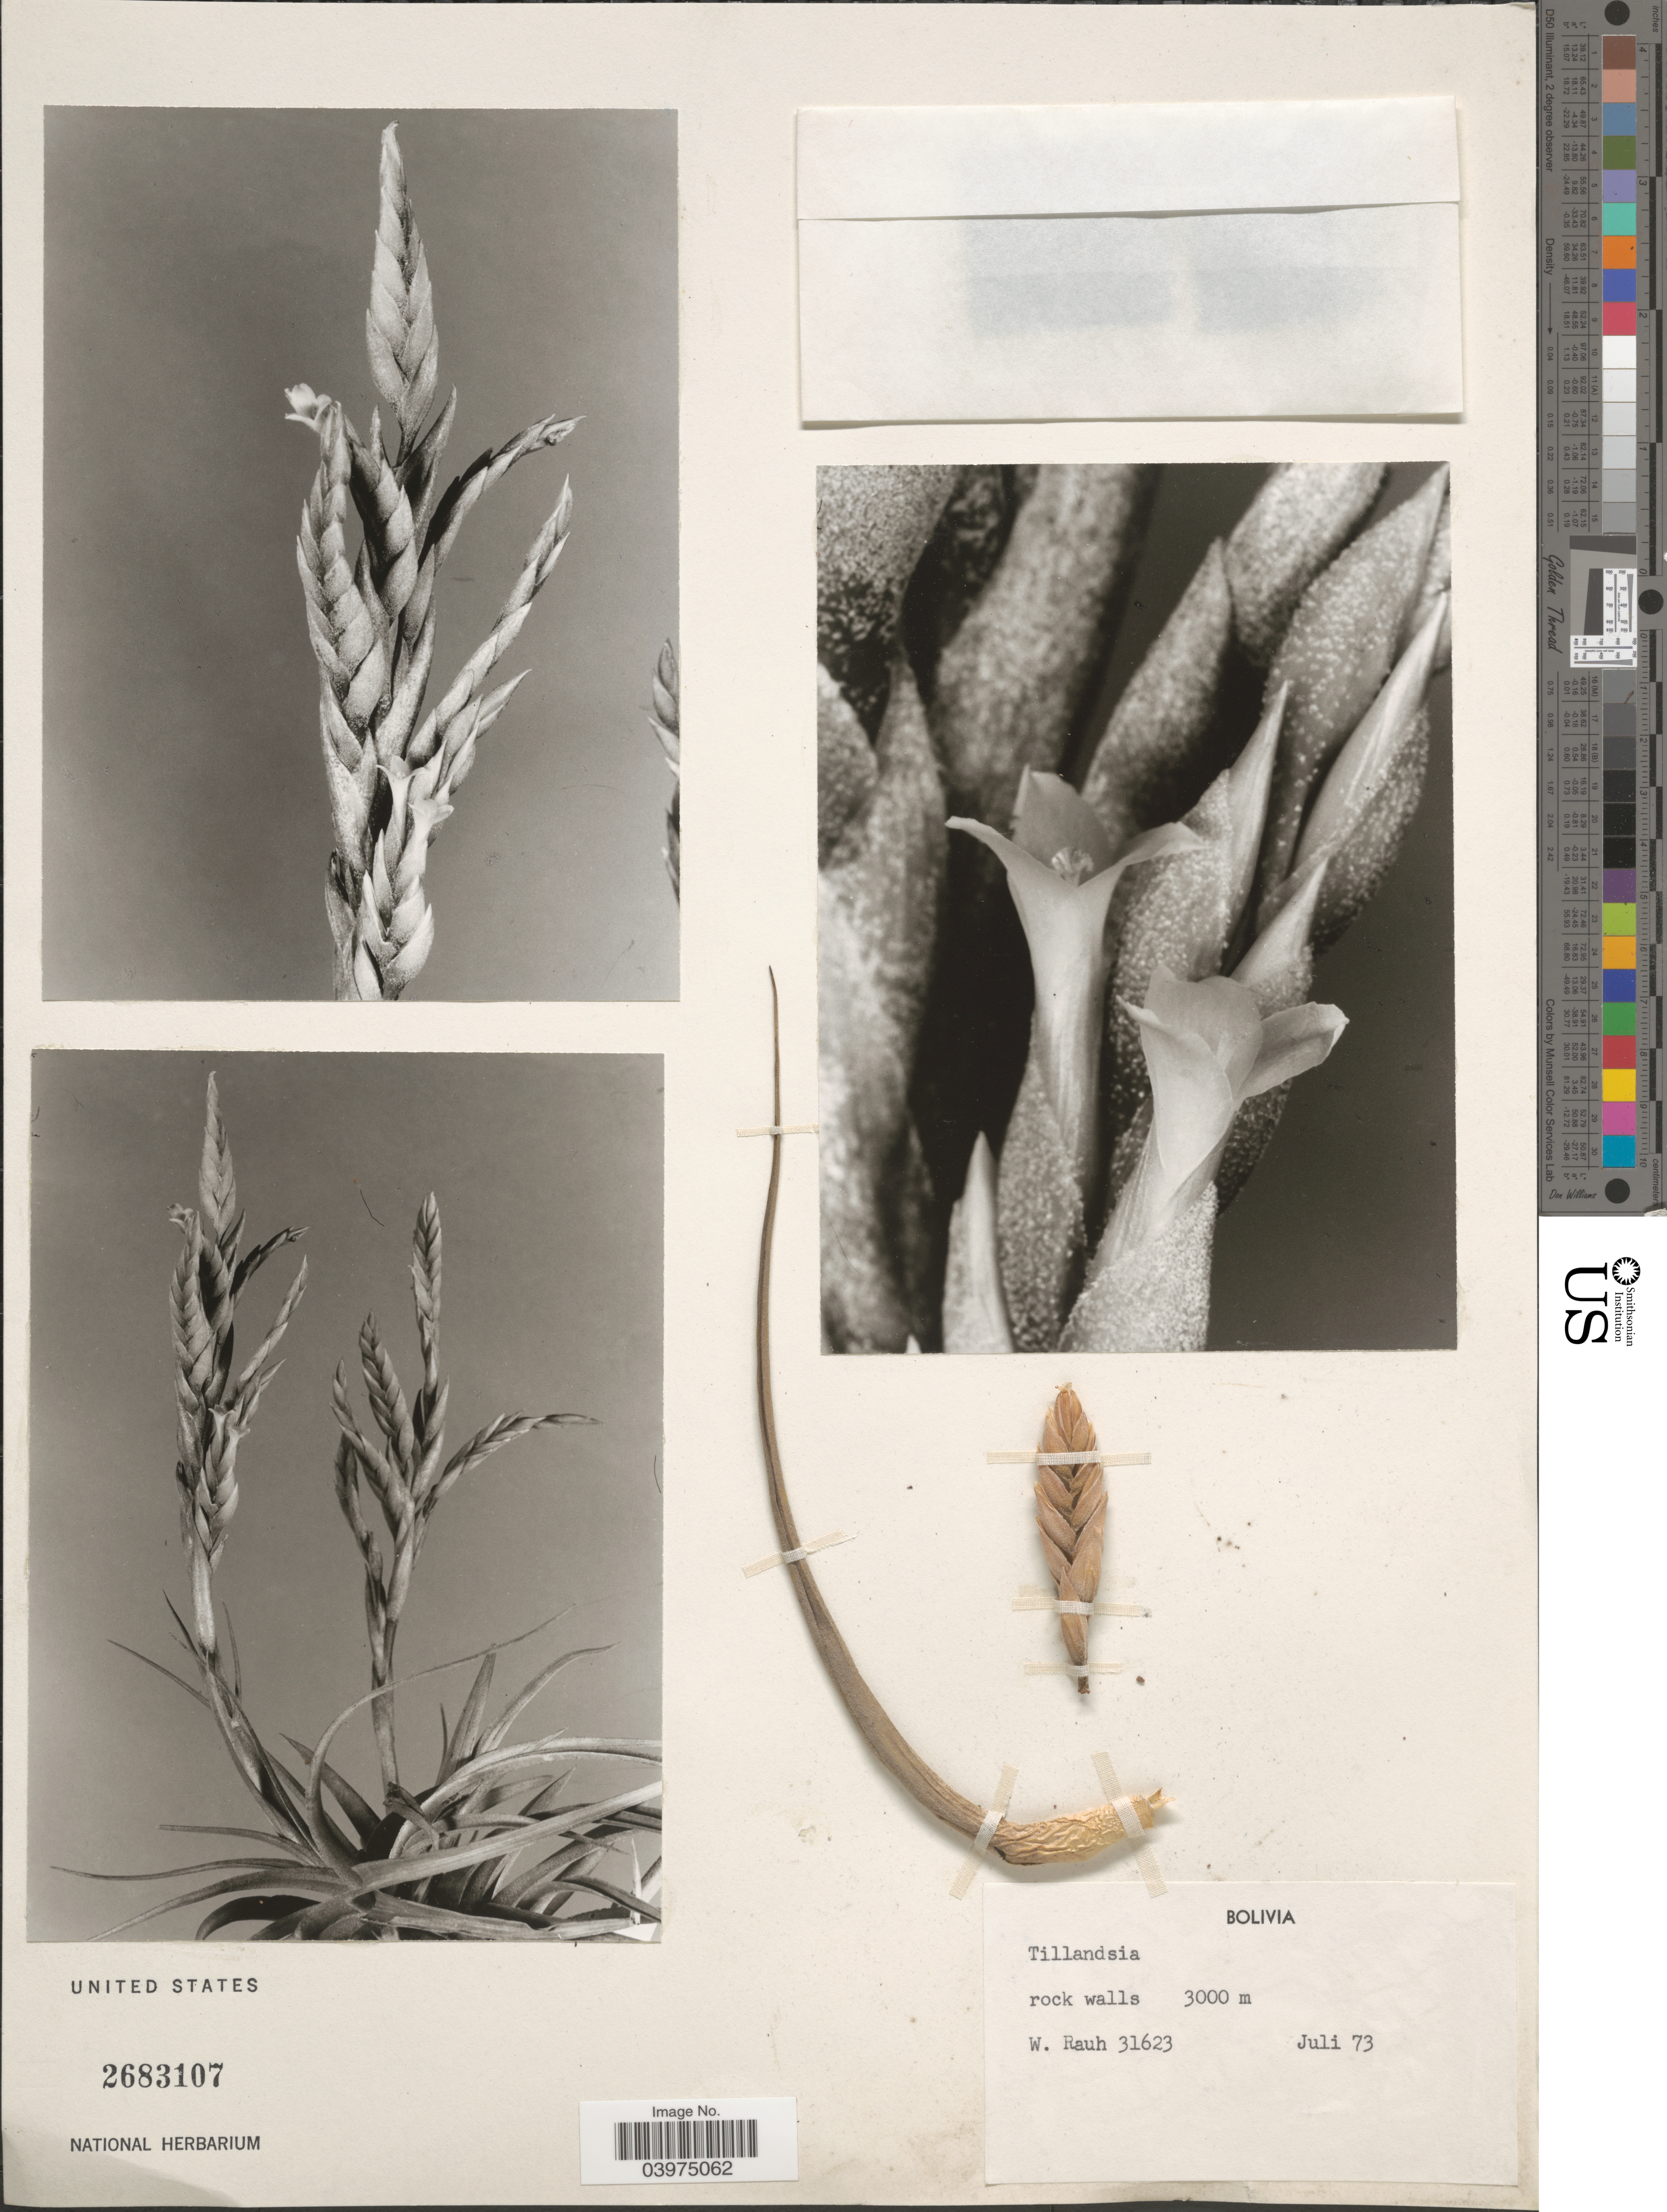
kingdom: Plantae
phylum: Tracheophyta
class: Liliopsida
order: Poales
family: Bromeliaceae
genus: Tillandsia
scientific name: Tillandsia sp.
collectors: W. Rauh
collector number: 31623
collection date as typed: Transcribed d/m/y: /7/73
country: Bolivia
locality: Rock walls.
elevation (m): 3000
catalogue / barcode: US 2683107